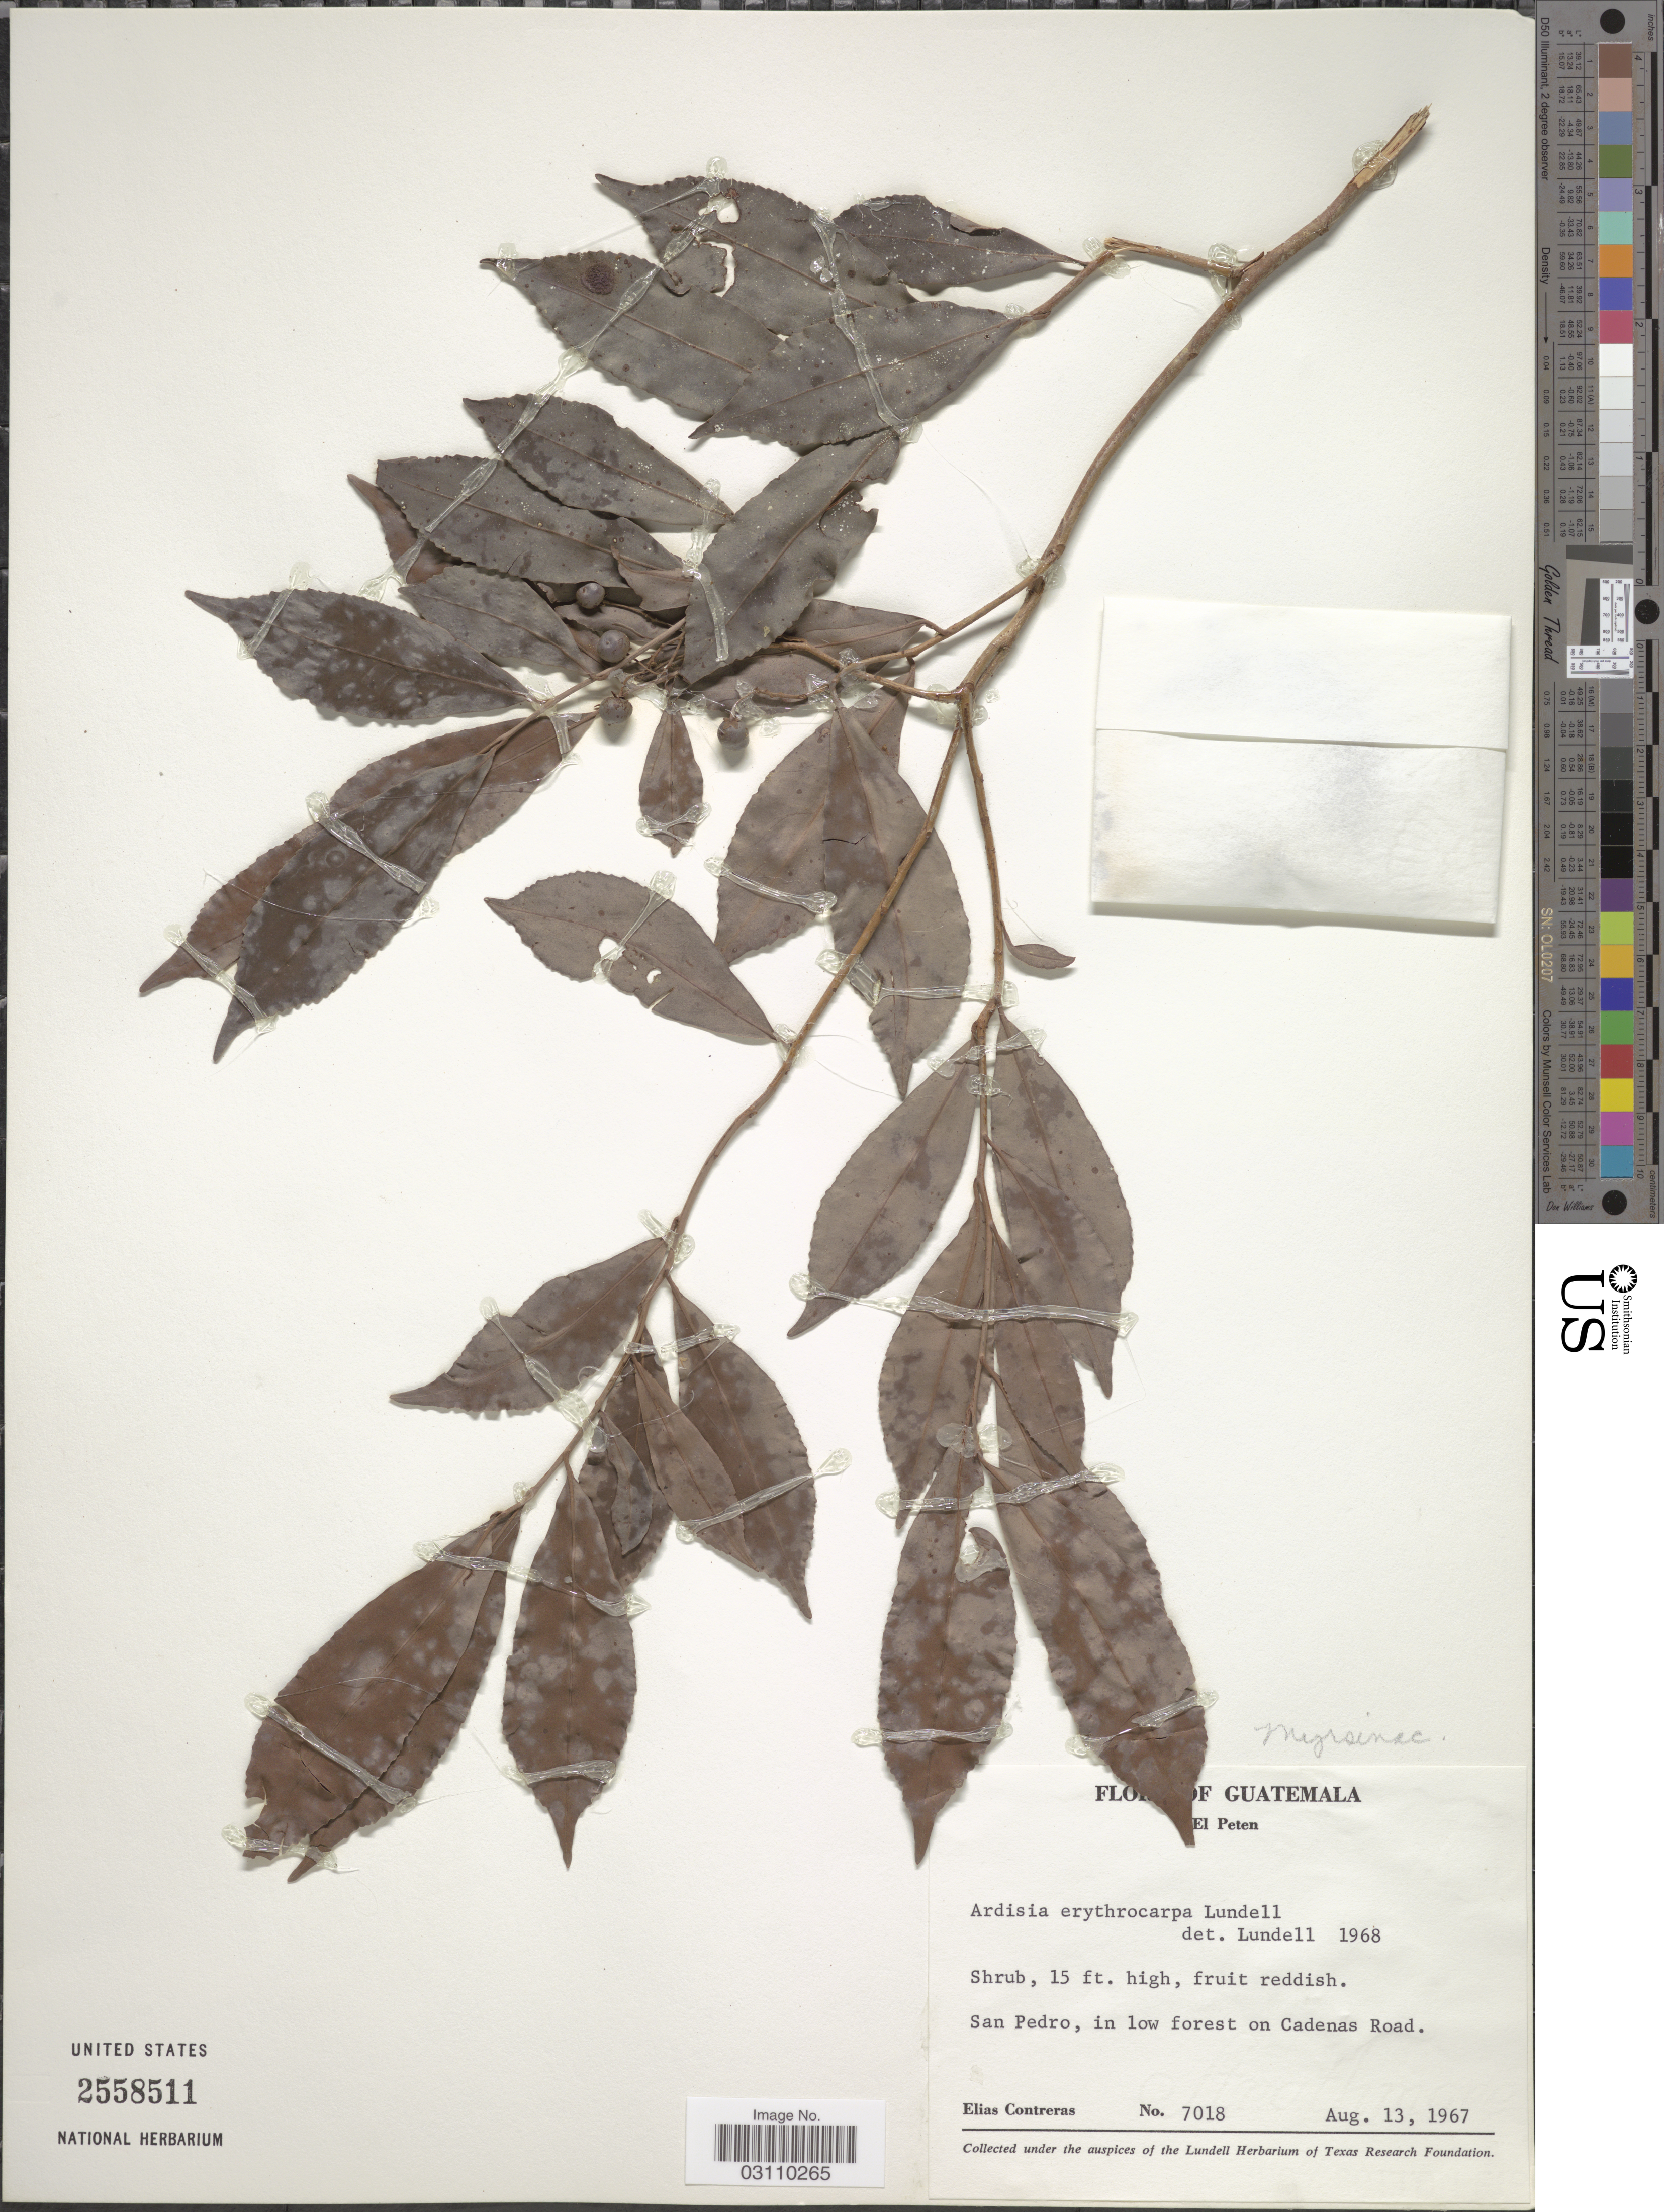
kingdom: Plantae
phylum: Tracheophyta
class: Magnoliopsida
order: Ericales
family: Primulaceae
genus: Ardisia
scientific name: Ardisia erythrocarpa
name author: Lundell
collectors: E. Contreras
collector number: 7018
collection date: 1967-08-13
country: Guatemala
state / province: El Petén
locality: San Pedro, in low forest on Cadenas Road.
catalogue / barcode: US 2558511